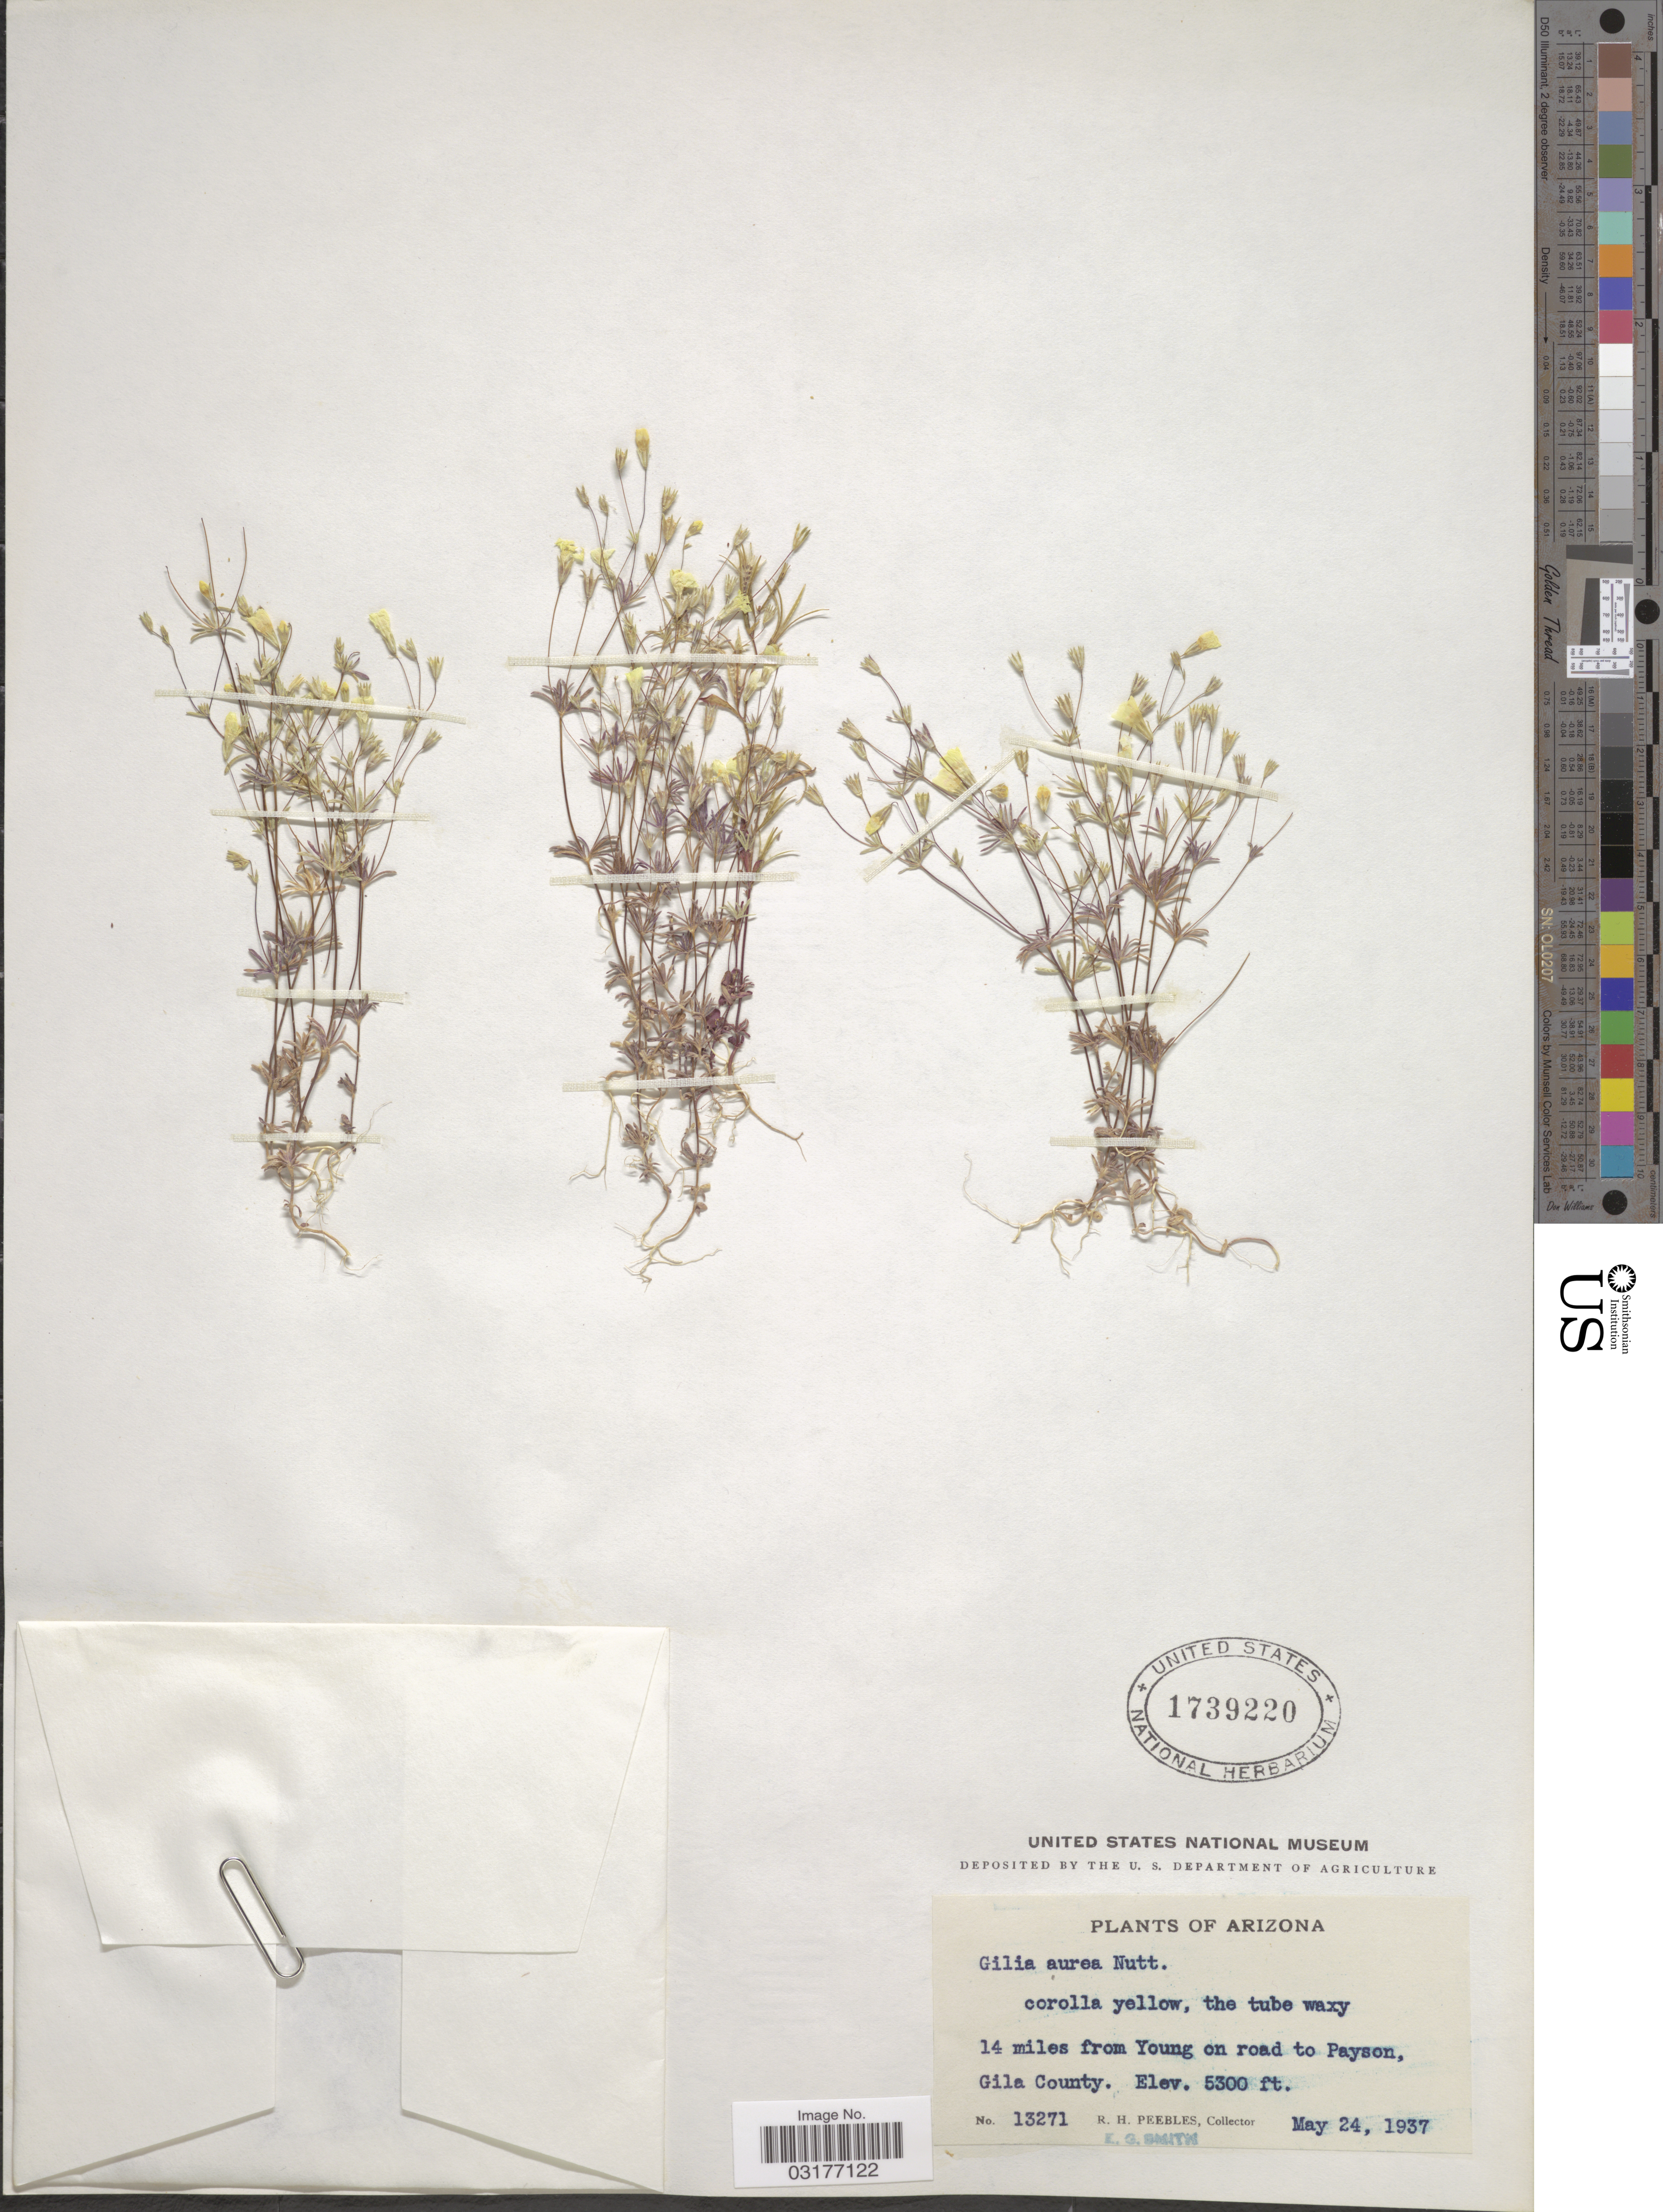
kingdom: Plantae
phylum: Tracheophyta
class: Magnoliopsida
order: Ericales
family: Polemoniaceae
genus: Leptosiphon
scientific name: Leptosiphon chrysanthus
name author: J.M. Porter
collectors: R. H. Peebles & E. G. Smith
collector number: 13271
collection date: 1937-05-24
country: United States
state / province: Arizona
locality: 14 miles from Young on road to Payson, Gila County.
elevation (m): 1615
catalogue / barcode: US 1739220